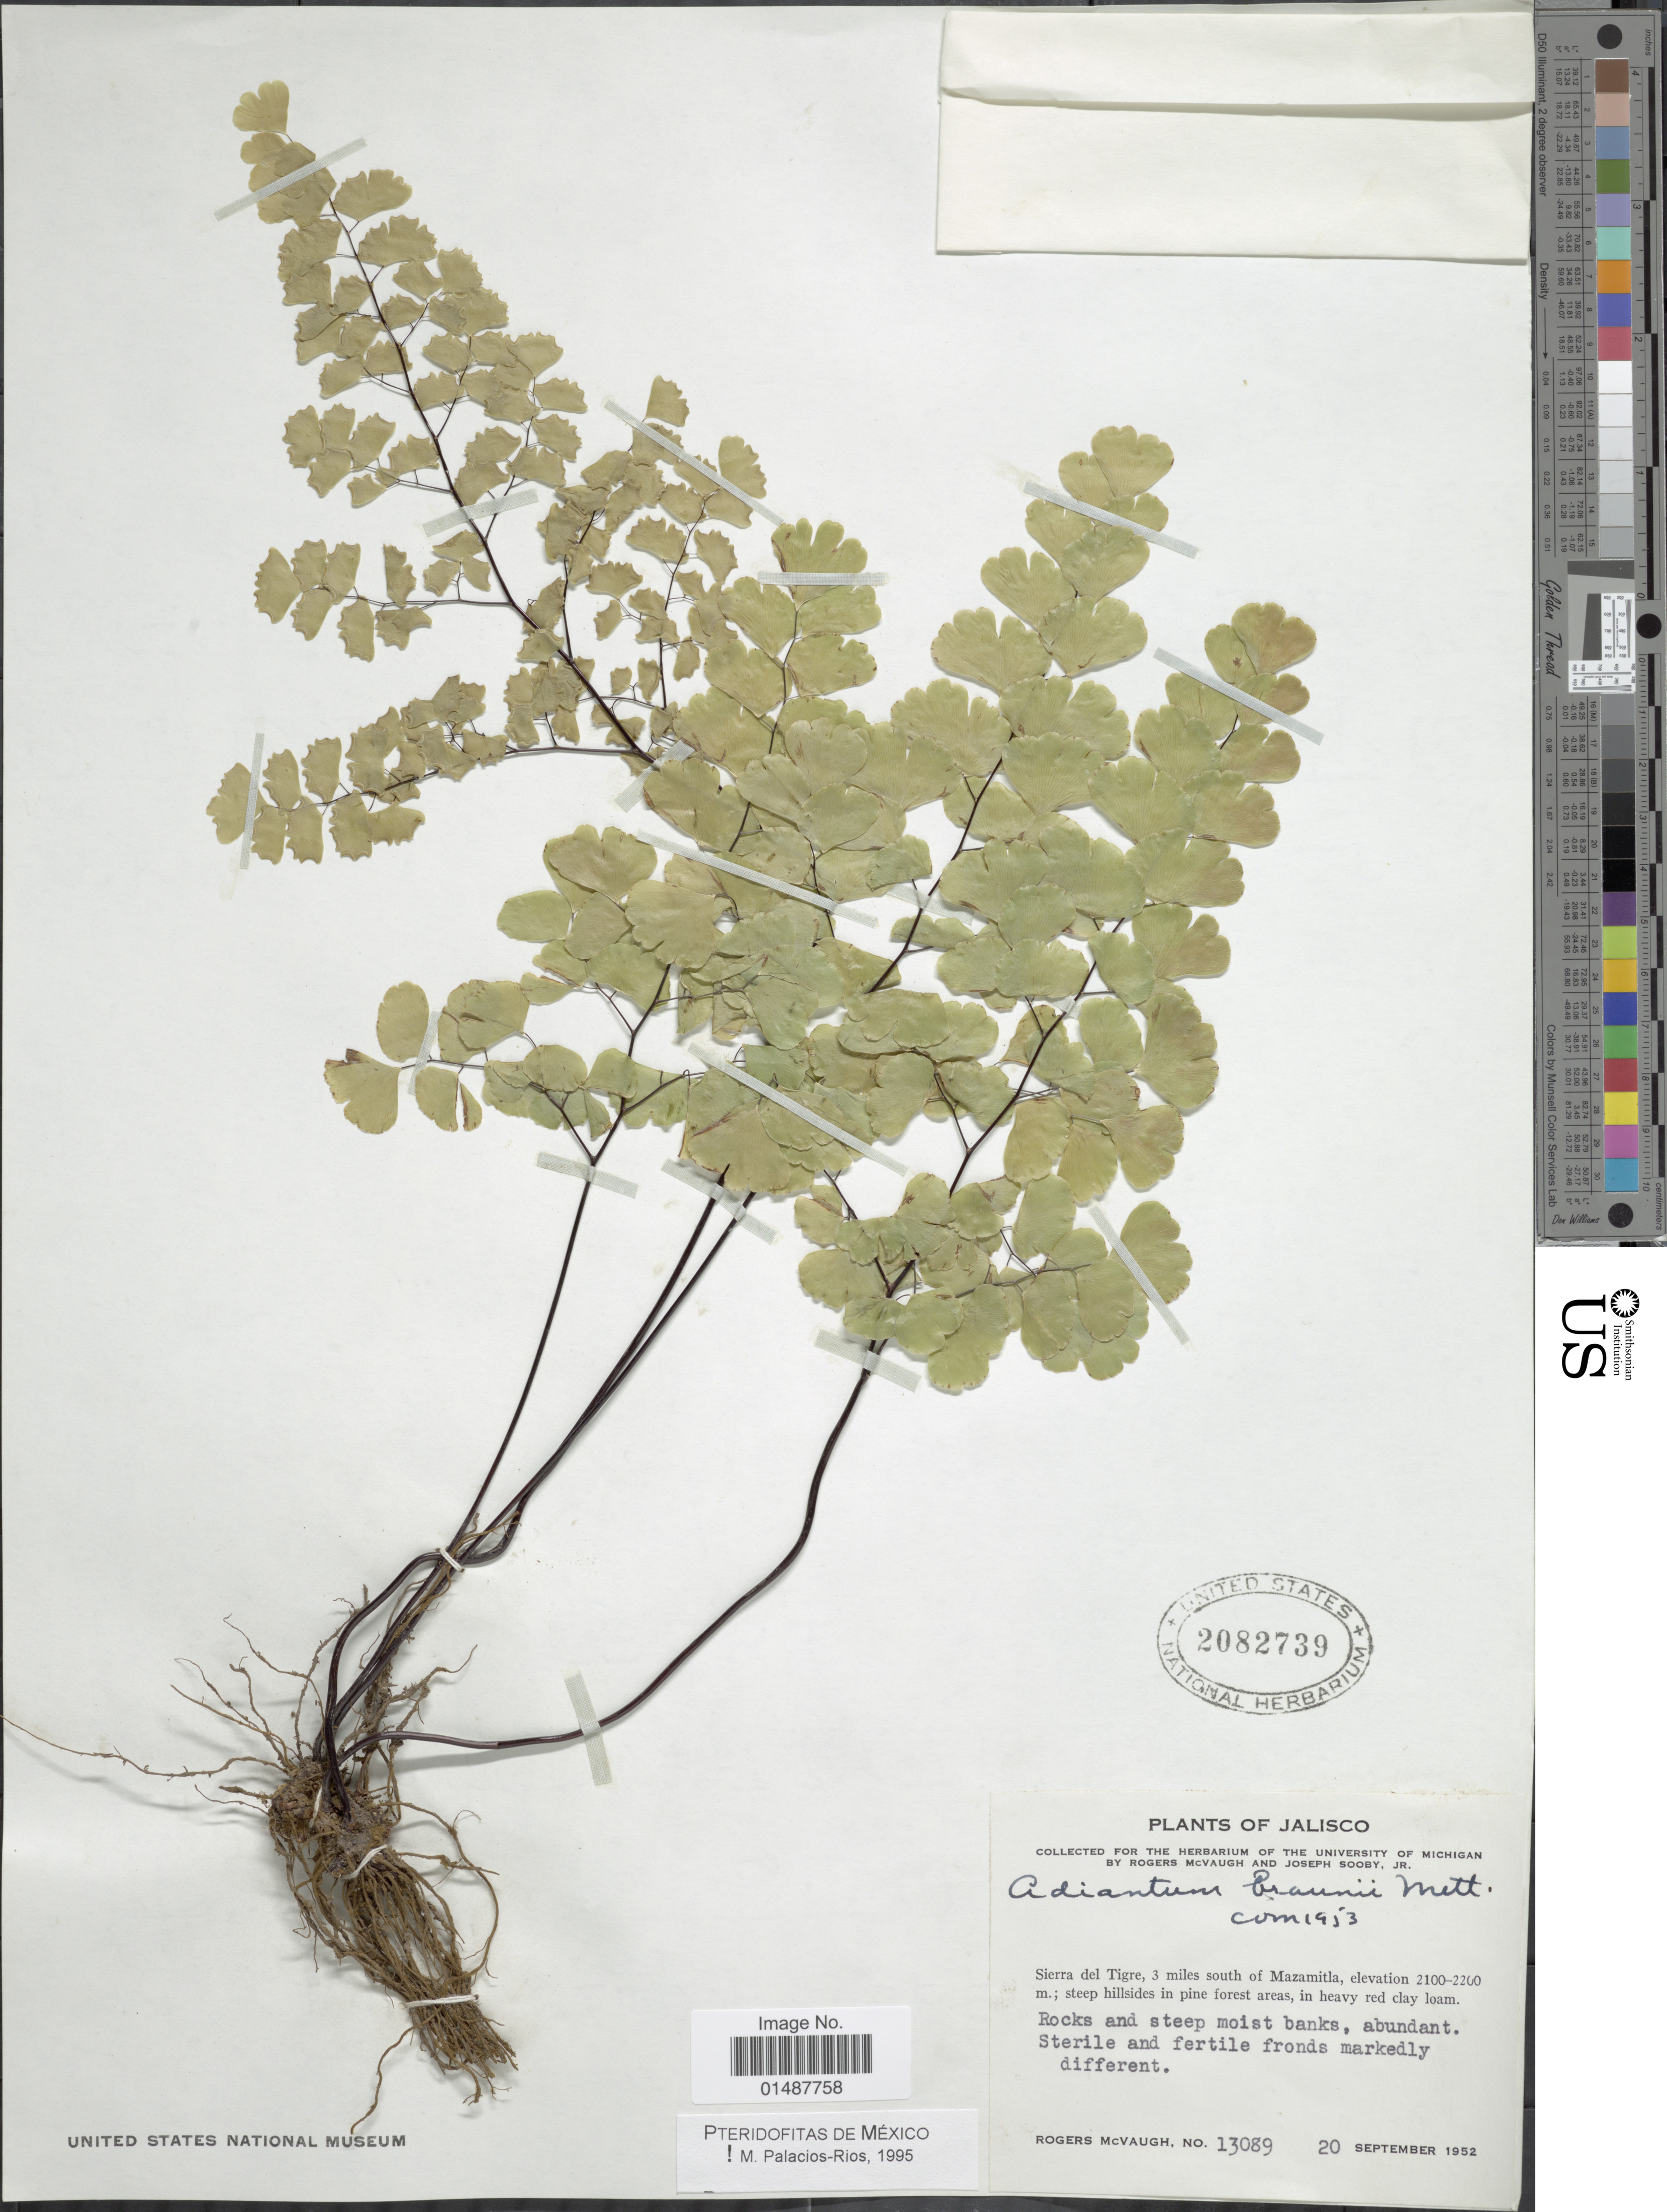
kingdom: Plantae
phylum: Tracheophyta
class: Polypodiopsida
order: Polypodiales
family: Pteridaceae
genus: Adiantum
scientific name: Adiantum braunii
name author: Mett. ex Kuhn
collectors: R. McVaugh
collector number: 13089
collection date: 1952-09-20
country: Mexico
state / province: Jalisco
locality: Sierra del tigre, 3 miles south of Mazamitla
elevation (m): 2100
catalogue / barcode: US 2082739